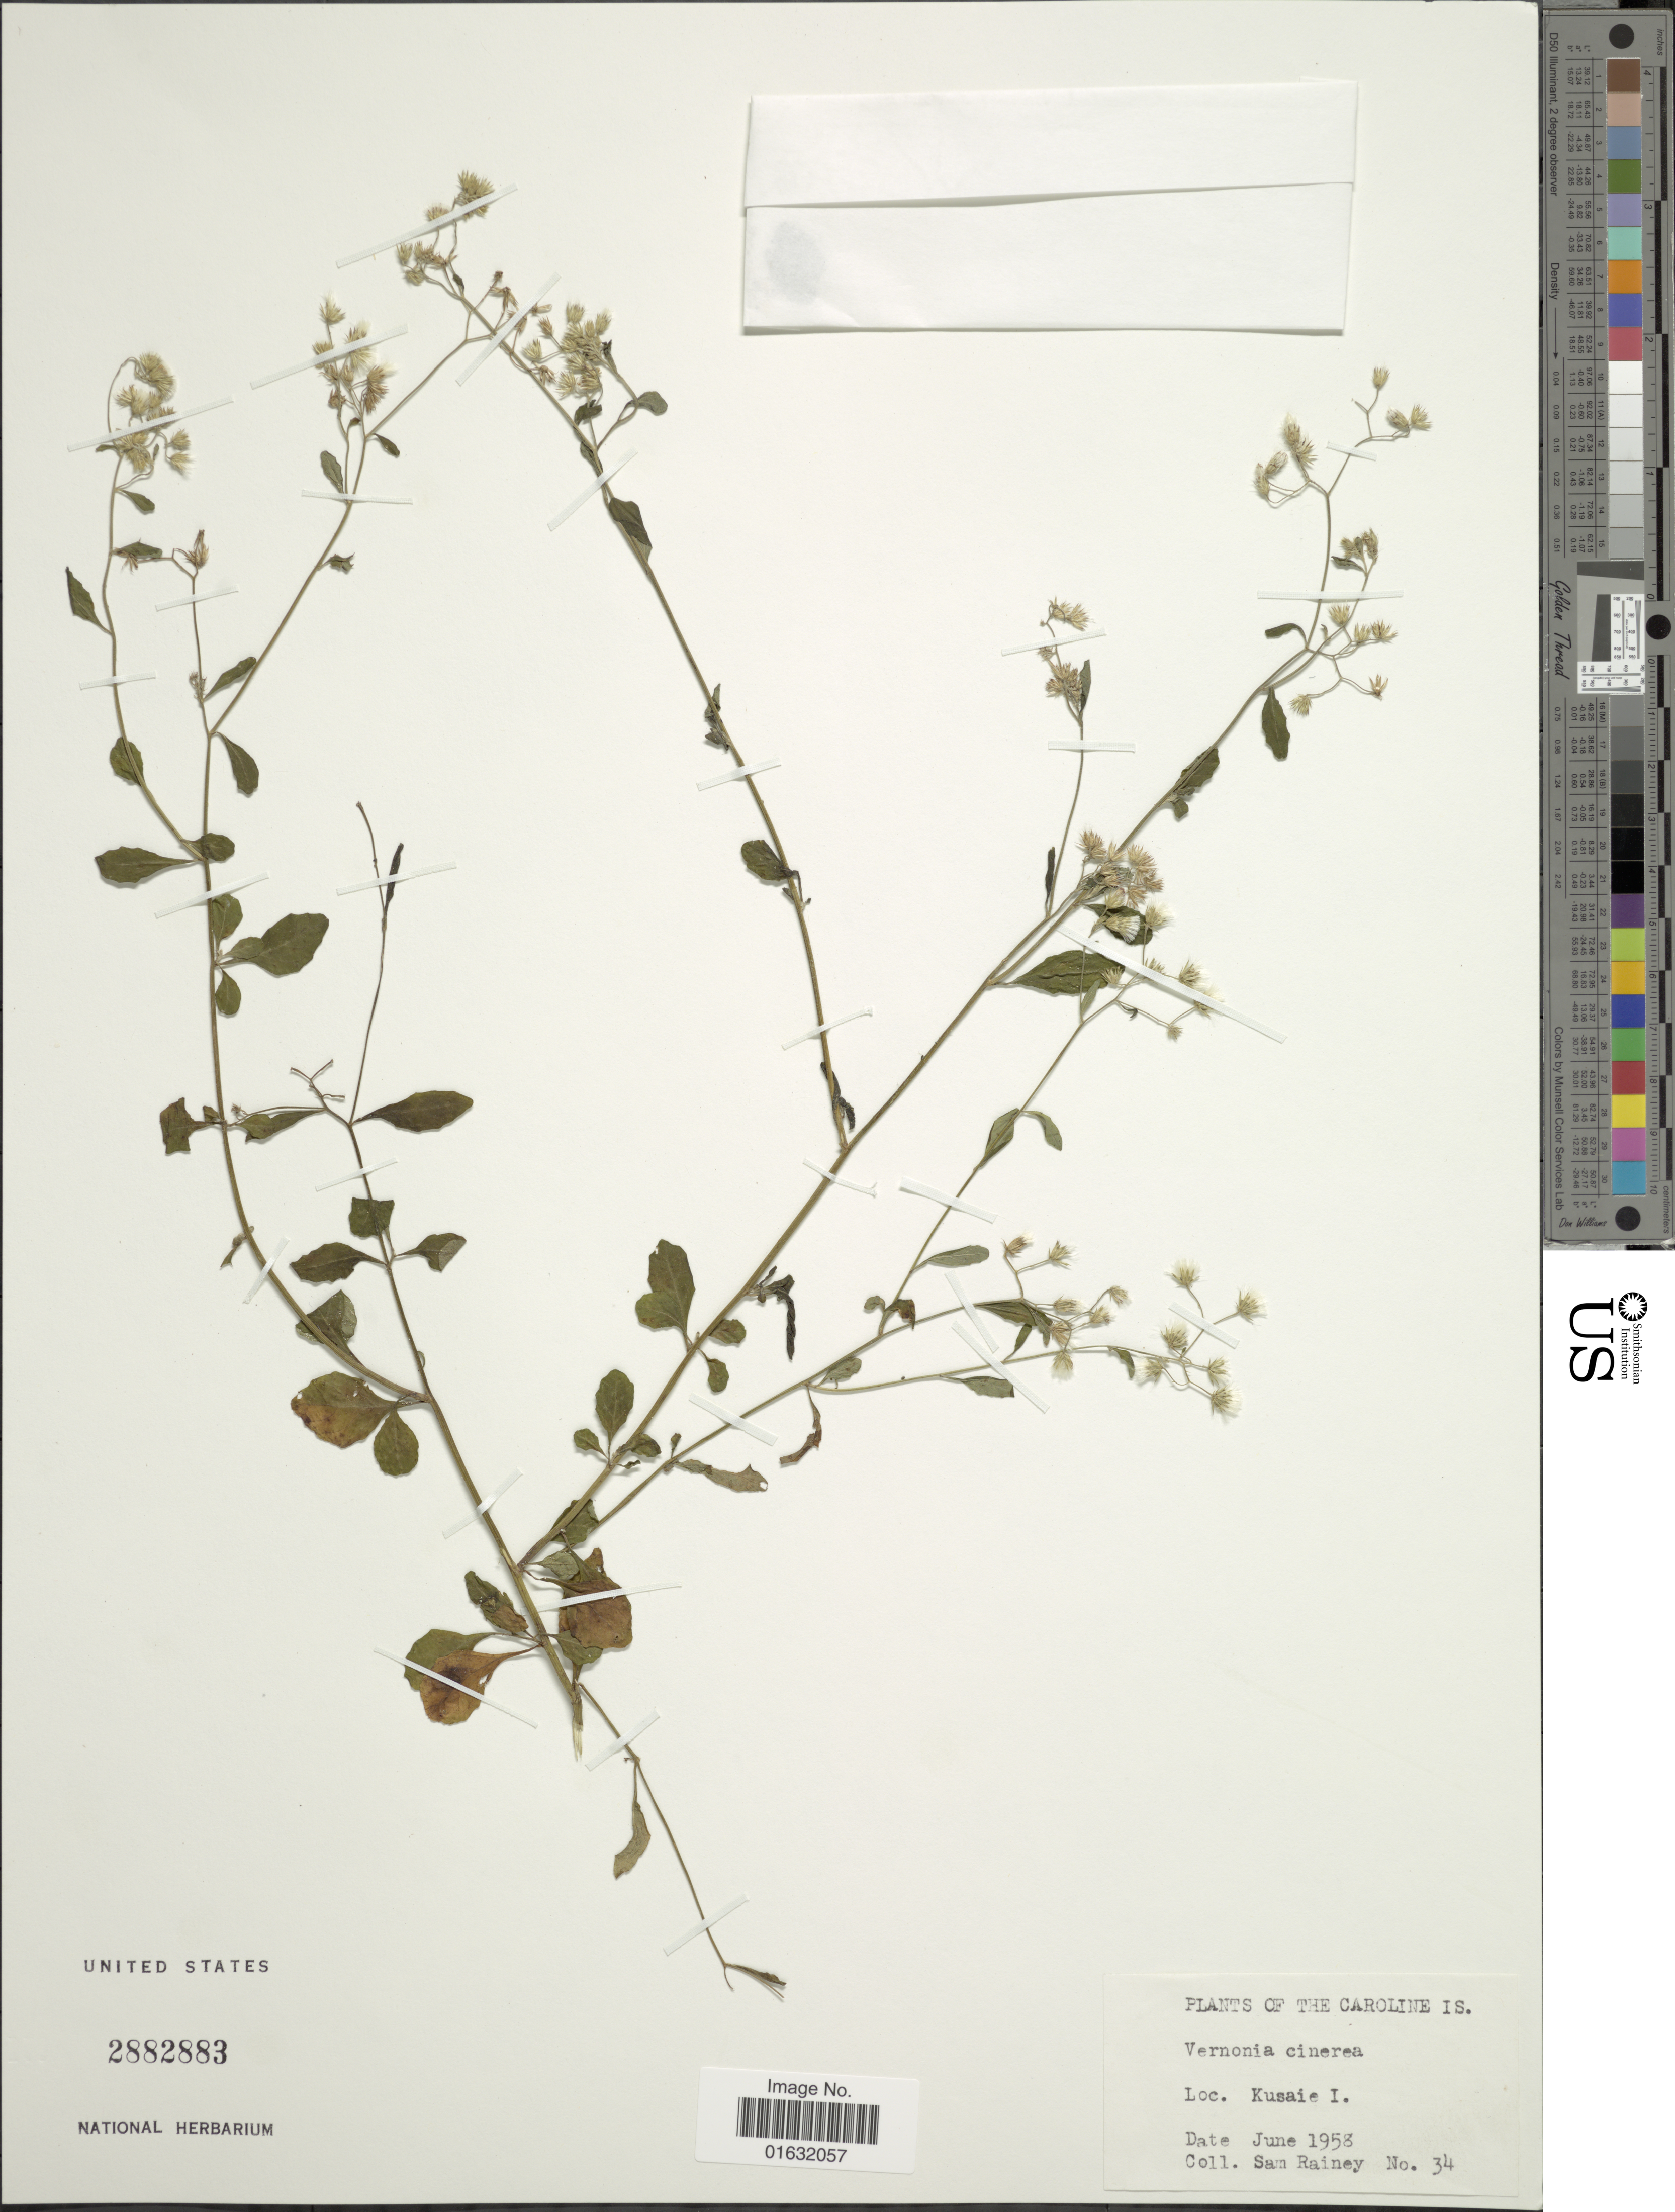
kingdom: Plantae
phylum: Tracheophyta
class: Magnoliopsida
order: Asterales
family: Asteraceae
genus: Cyanthillium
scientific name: Cyanthillium cinereum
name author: (L.) H. Rob.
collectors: S. Rainey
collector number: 34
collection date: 1958-06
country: Micronesia, Federated States of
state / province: Kosrae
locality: The Caroline Is. Kusaie I.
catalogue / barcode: US 2882883